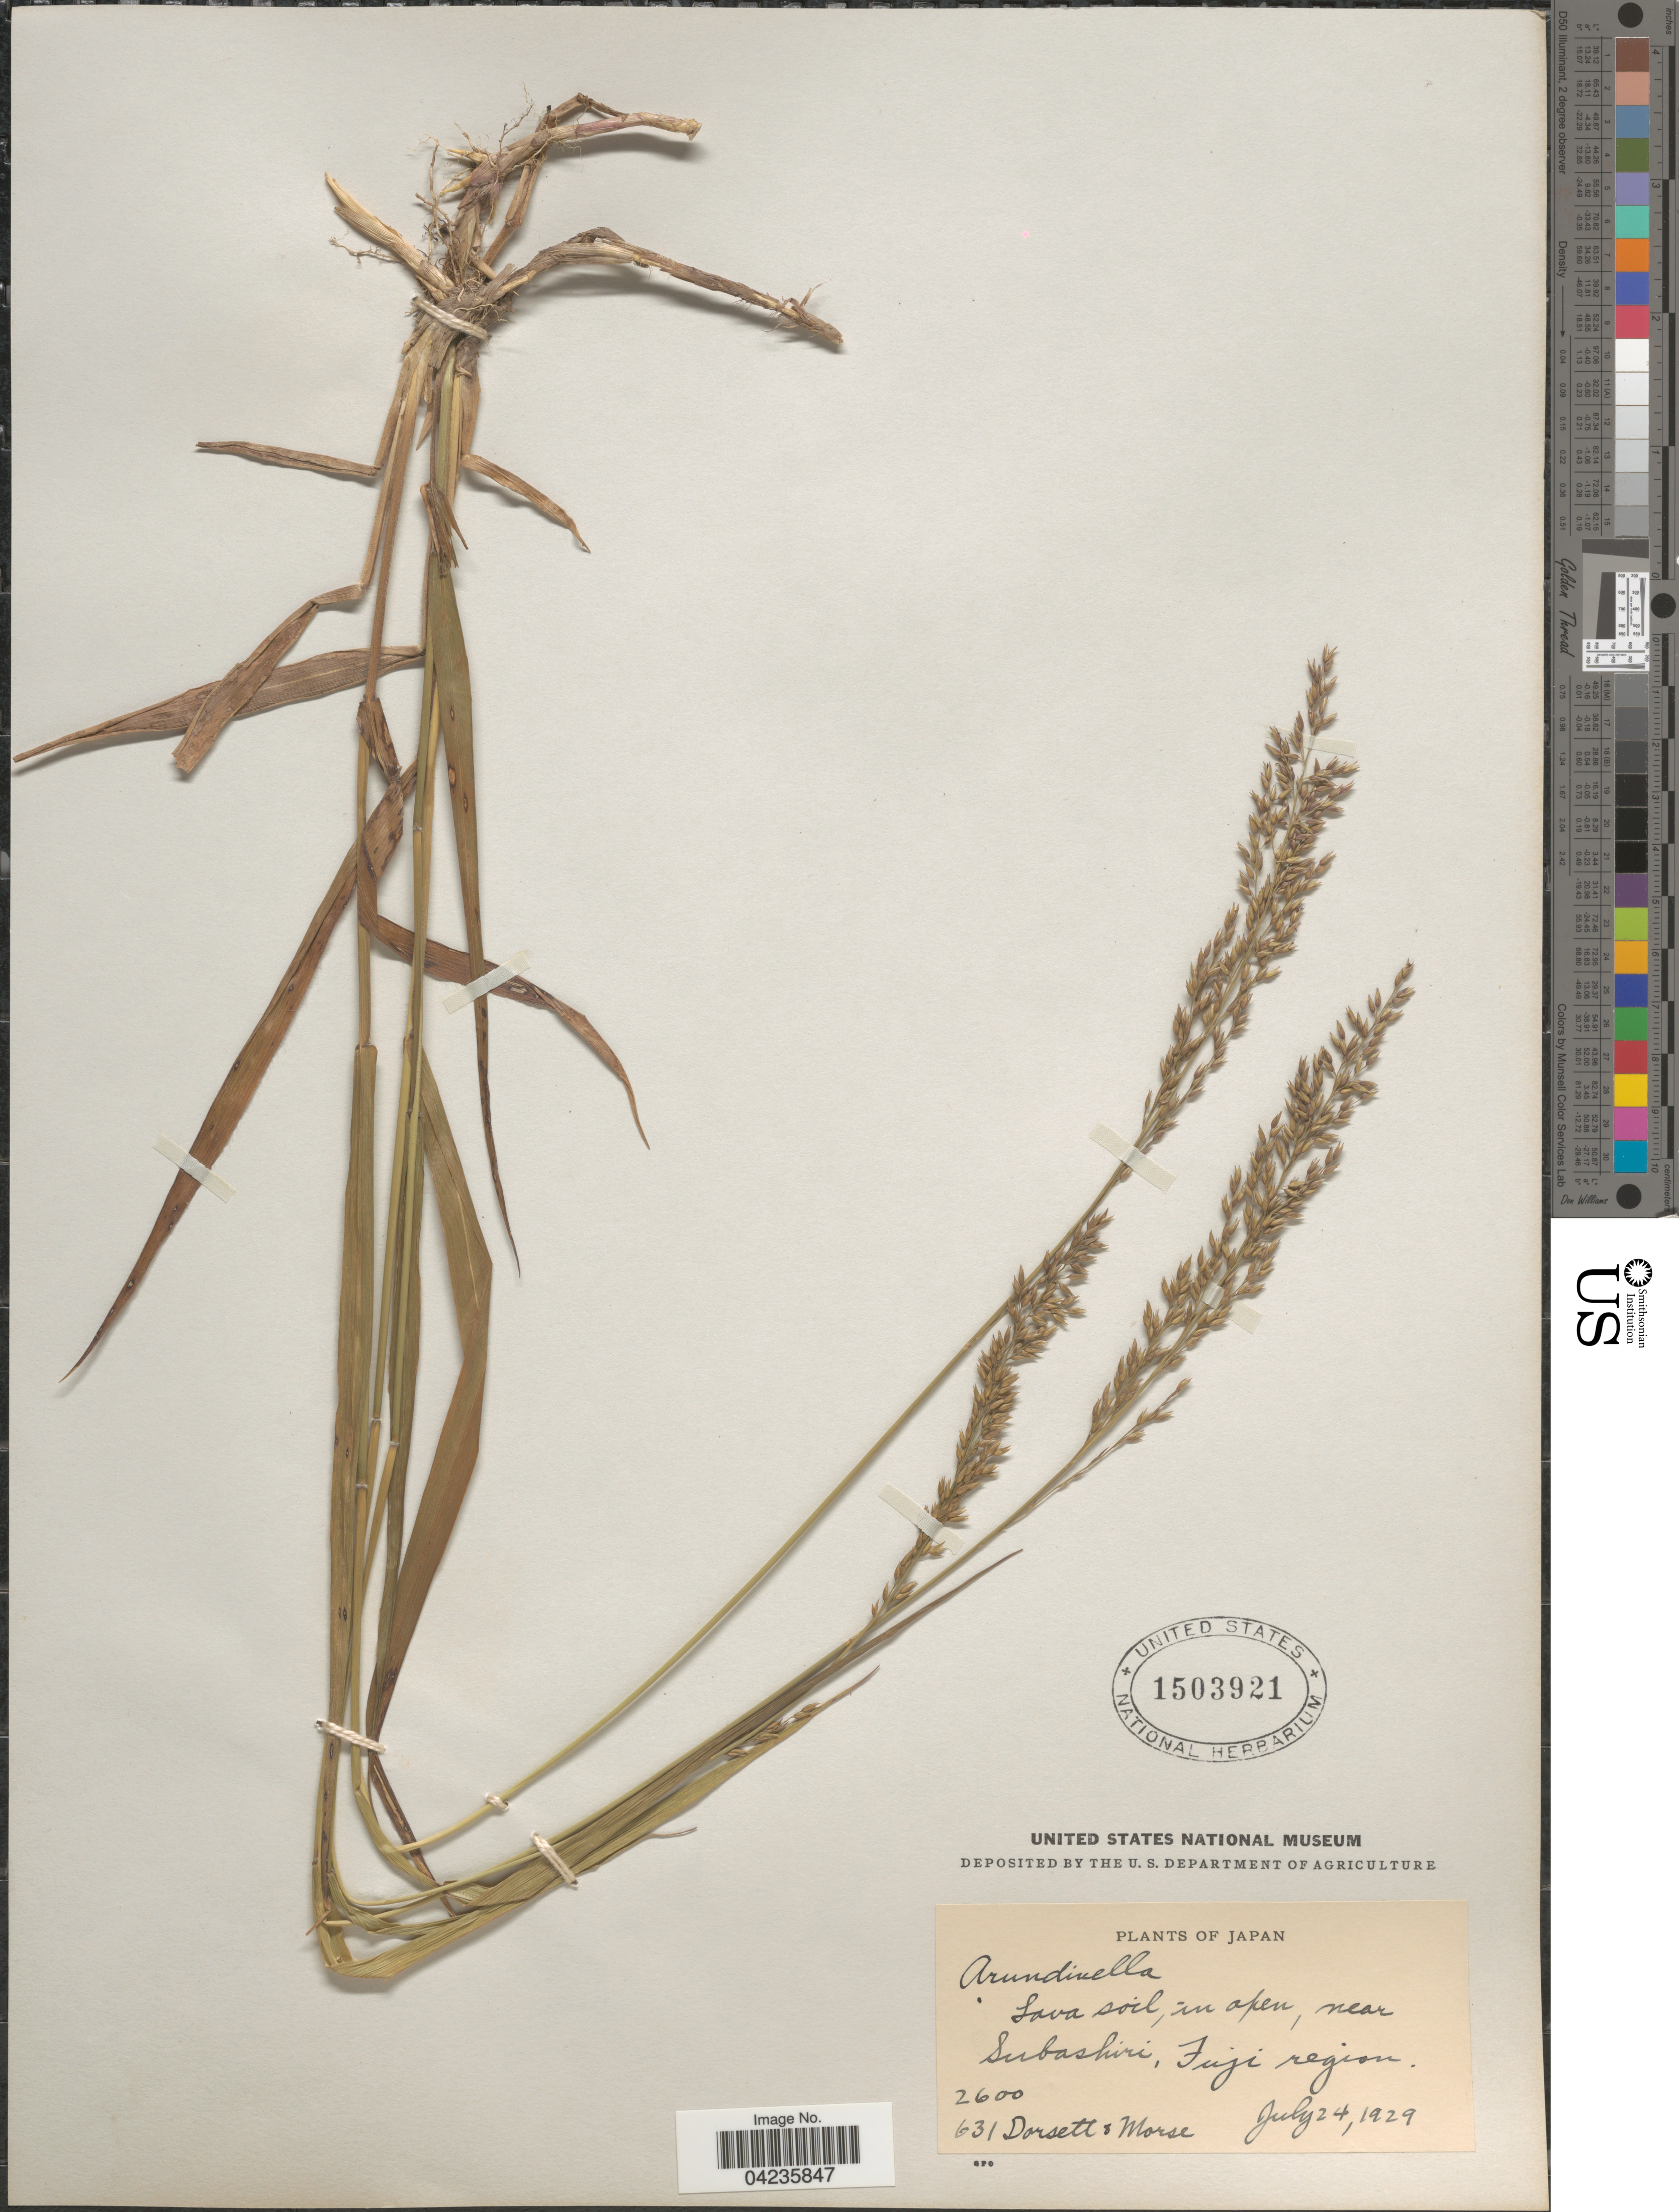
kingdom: Plantae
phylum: Tracheophyta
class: Liliopsida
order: Poales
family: Poaceae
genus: Arundinella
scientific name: Arundinella hirta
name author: (Thunb.) Tanaka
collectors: -- Dorsett & -. Morse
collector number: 631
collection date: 1929-07-24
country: Japan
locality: Near Subashiri, Fuji region.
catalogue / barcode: US 1503921